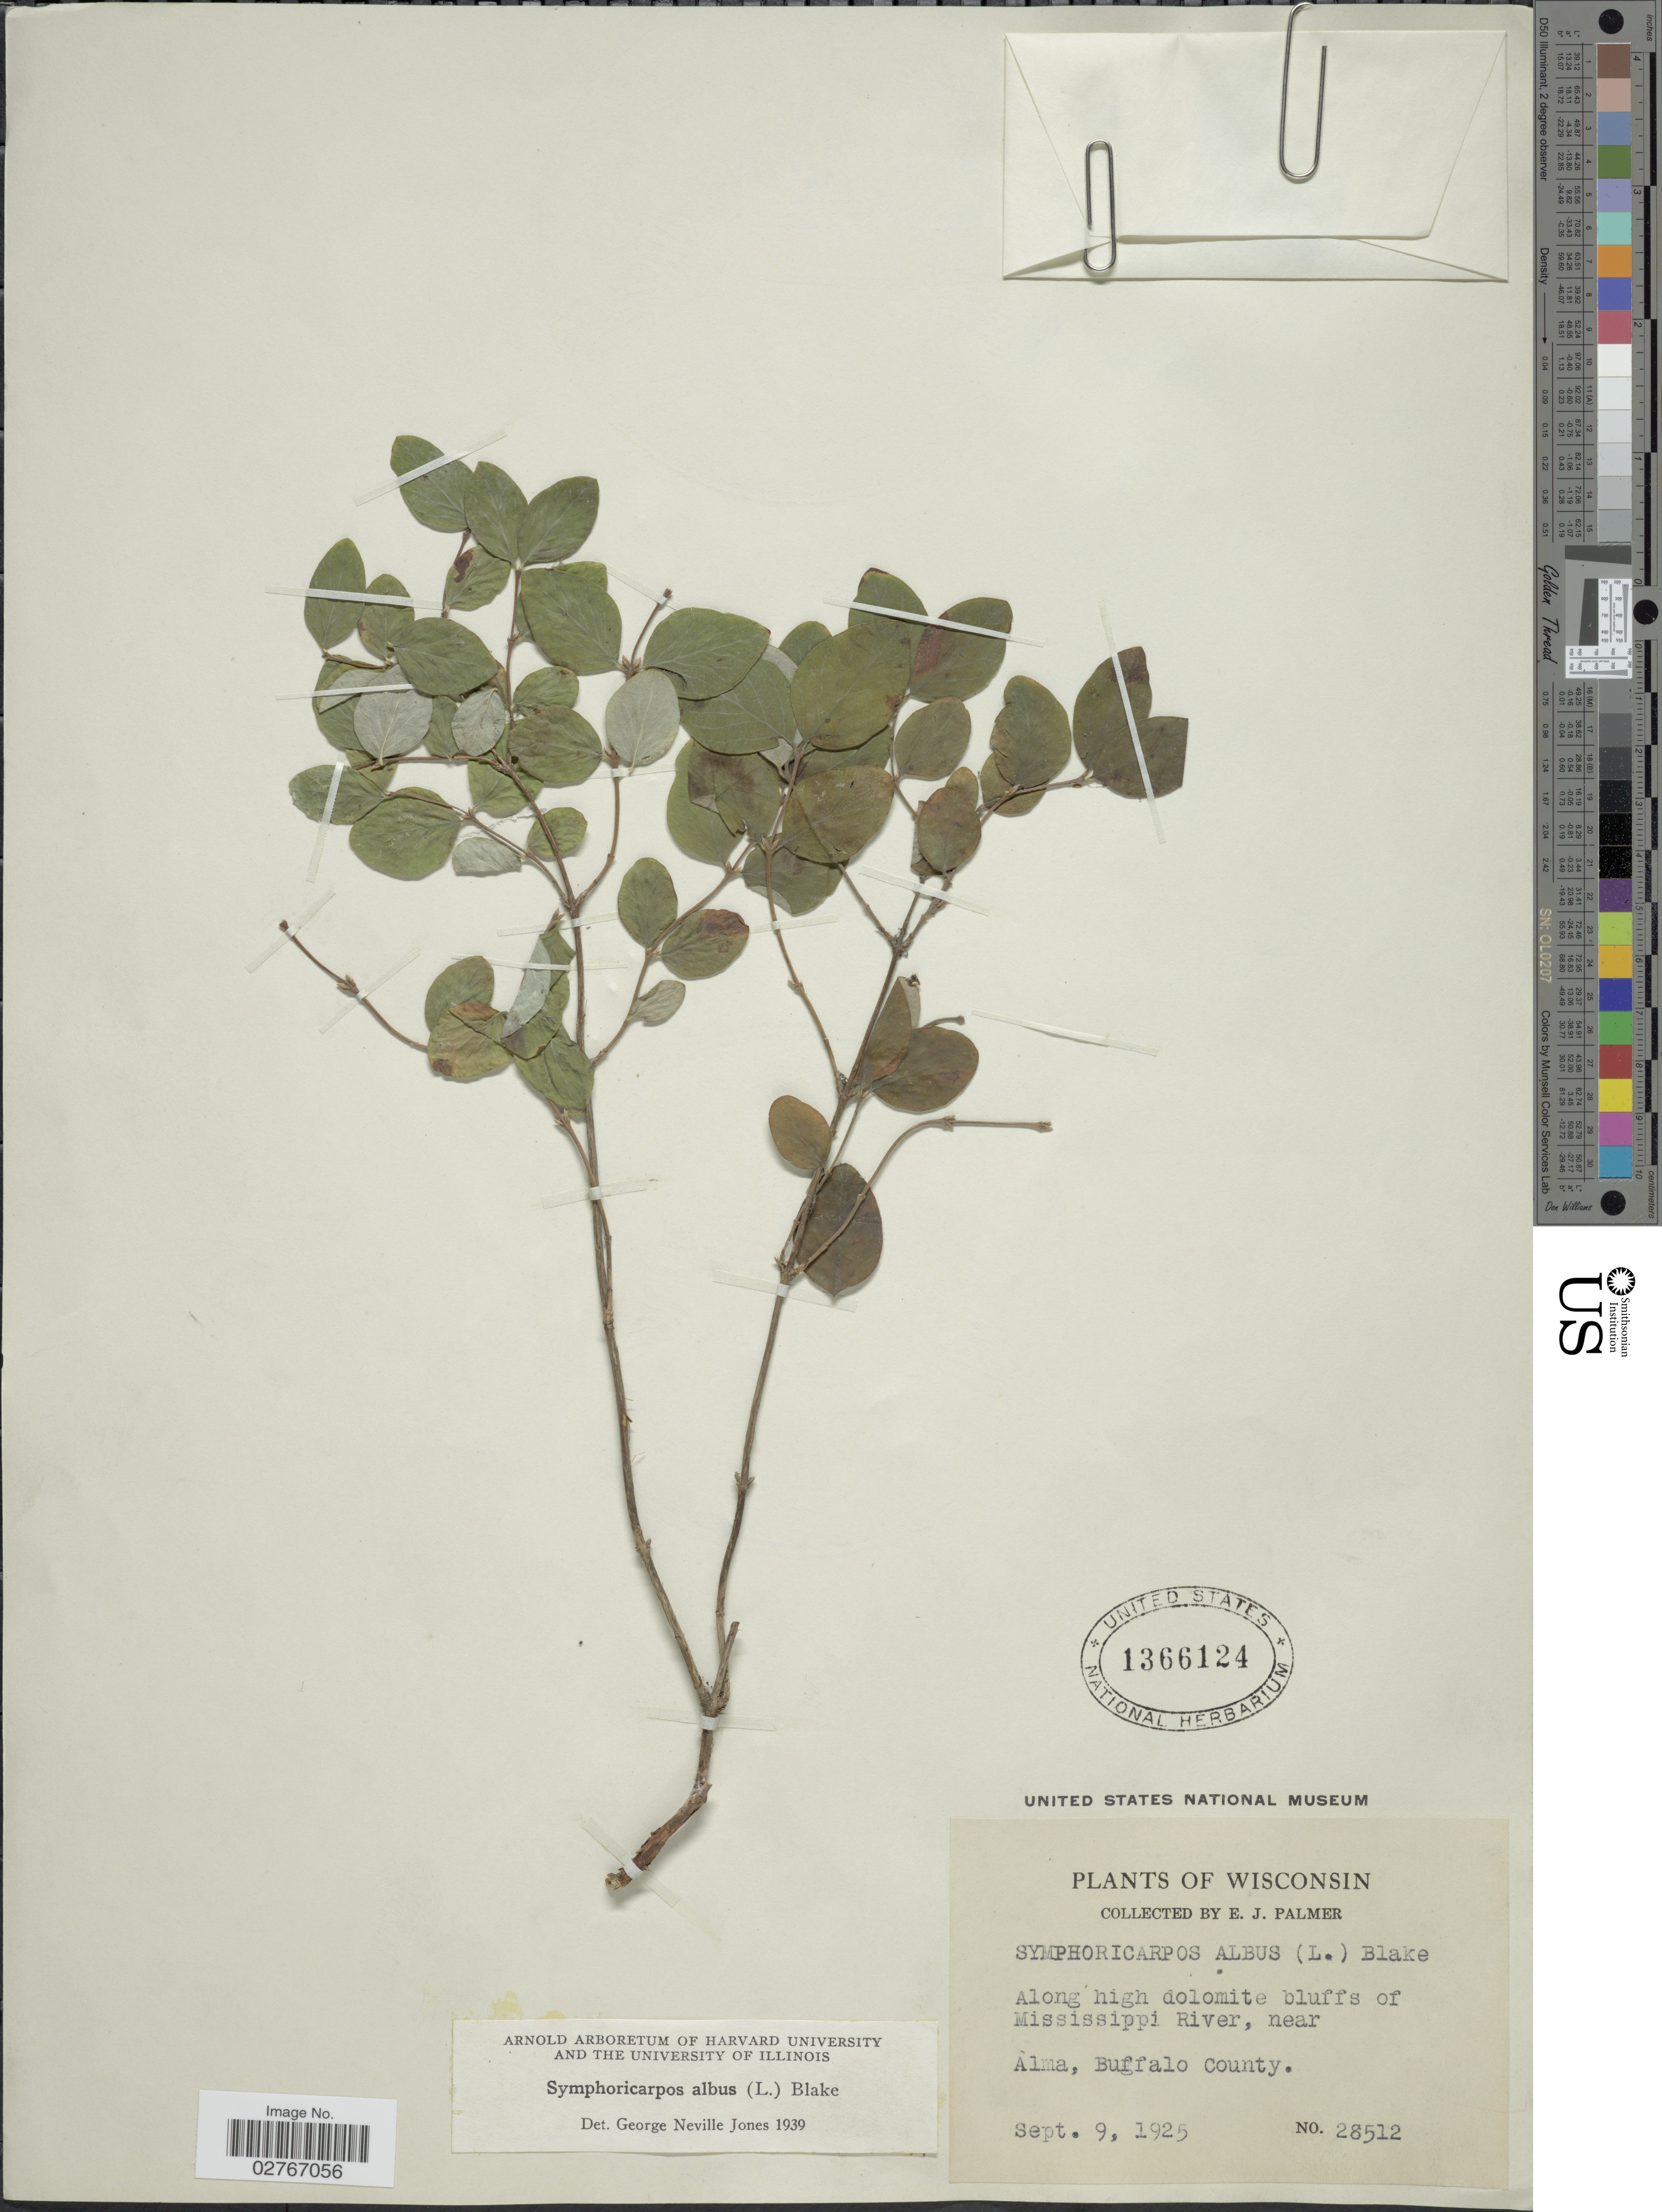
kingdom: Plantae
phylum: Tracheophyta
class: Magnoliopsida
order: Dipsacales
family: Caprifoliaceae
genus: Symphoricarpos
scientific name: Symphoricarpos albus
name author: (L.) S.F. Blake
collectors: E. J. Palmer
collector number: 28512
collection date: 1925-09-09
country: United States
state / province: Wisconsin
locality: Along high dolomite bluffs of Mississippi River, near Alma, Buffalo County.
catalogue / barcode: US 1366124